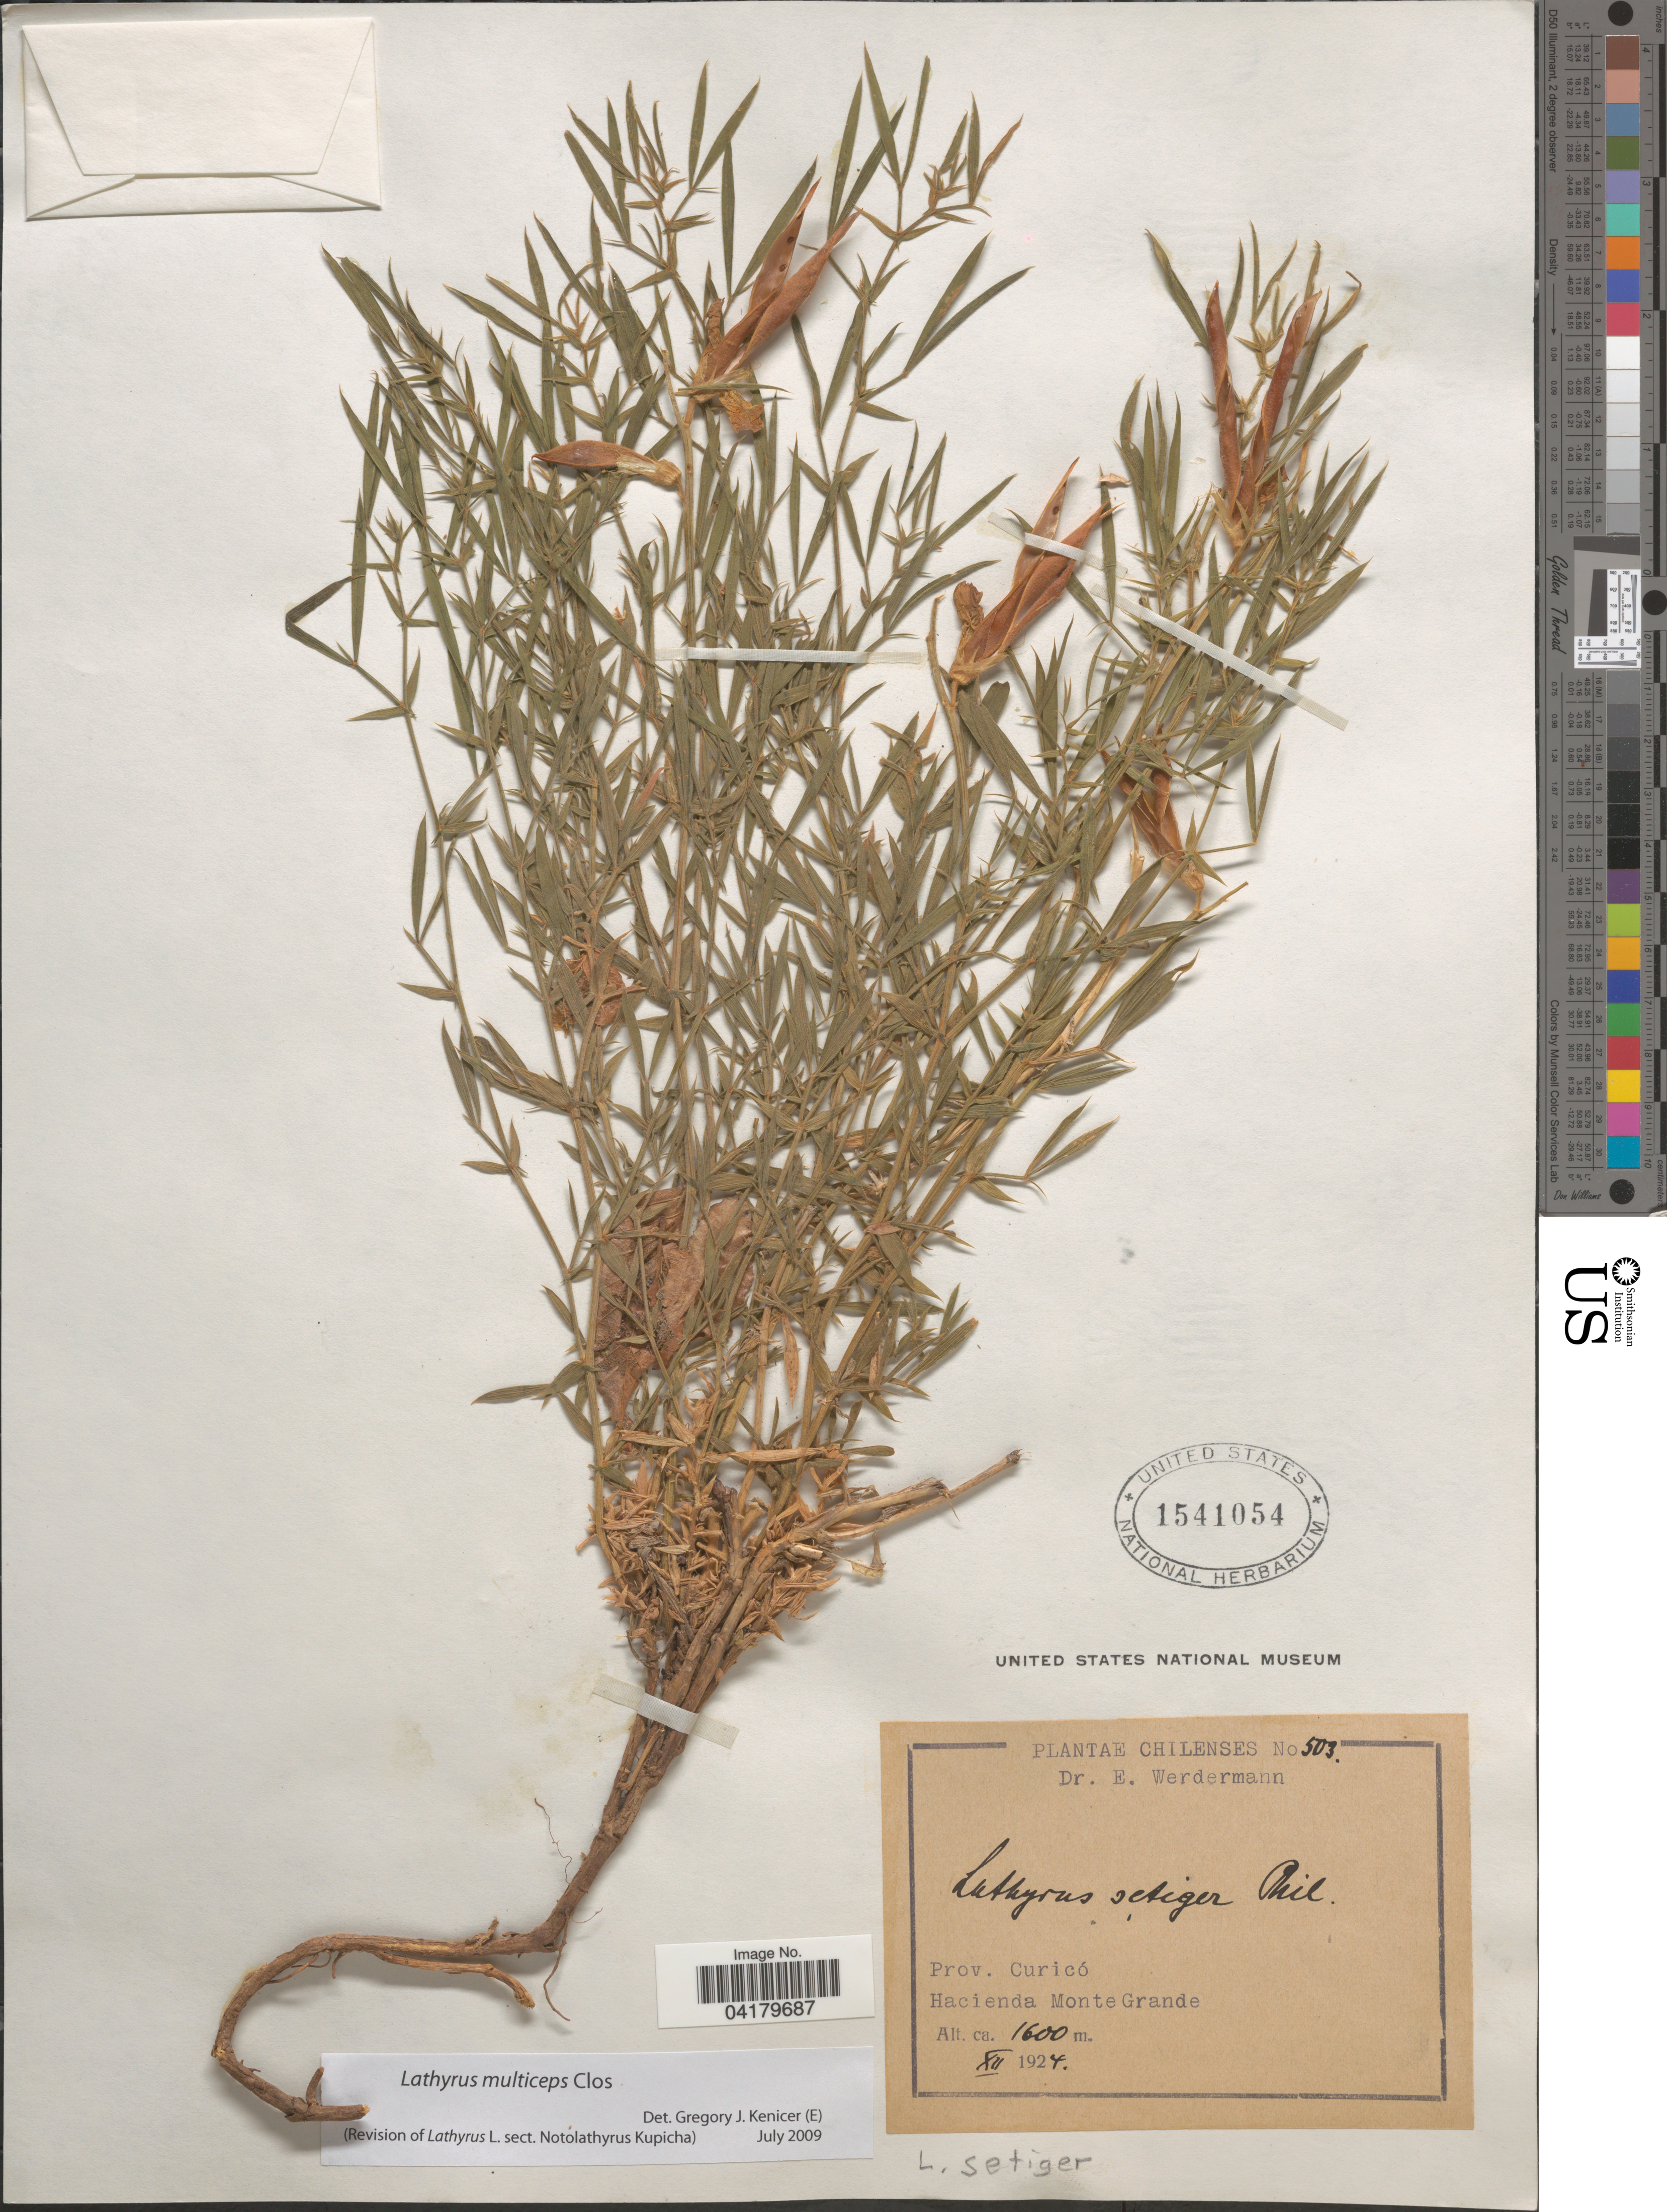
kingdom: Plantae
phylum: Tracheophyta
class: Magnoliopsida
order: Fabales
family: Fabaceae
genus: Lathyrus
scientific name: Lathyrus multiceps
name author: Clos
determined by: Kenicer, Gregory J.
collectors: E. Werdermann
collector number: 503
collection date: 1927-12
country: Chile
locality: Chilenses. Prov. Curicó. Hacienda Monte Grande.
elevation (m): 1600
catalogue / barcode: US 1541054